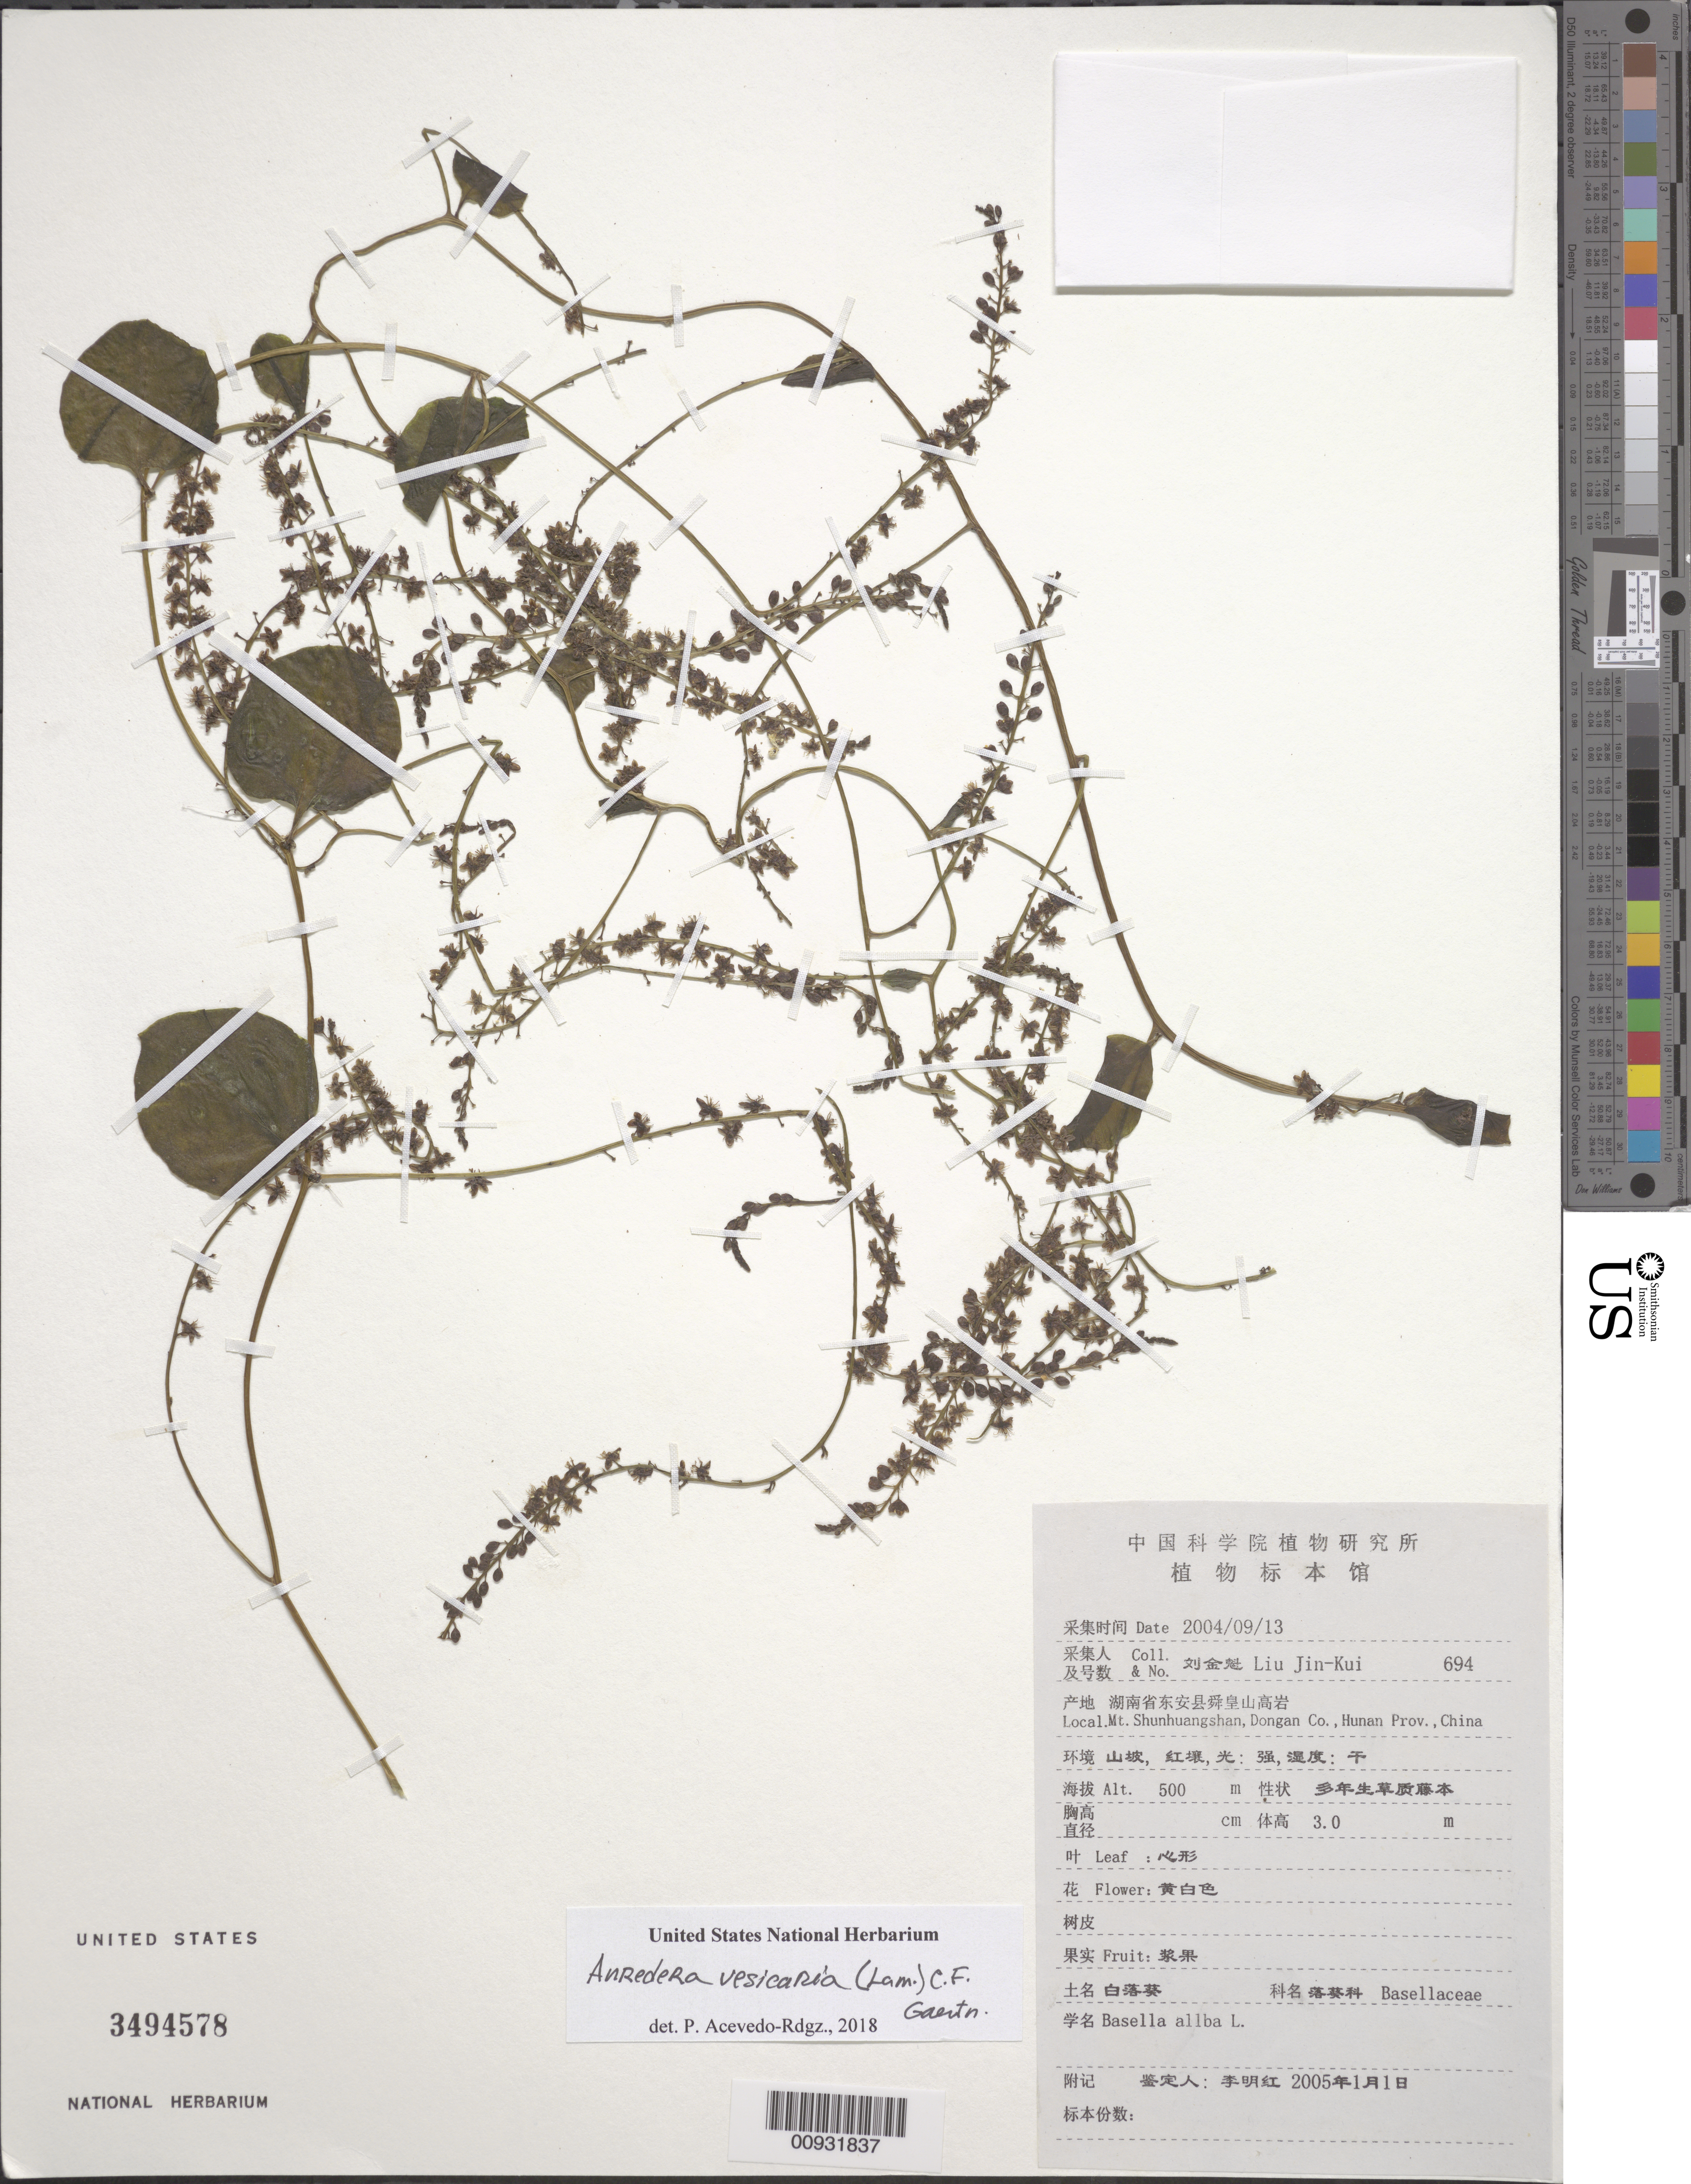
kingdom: Plantae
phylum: Tracheophyta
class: Magnoliopsida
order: Caryophyllales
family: Basellaceae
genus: Anredera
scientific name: Anredera vesicaria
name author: (Lam.) C.F. Gaertn.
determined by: Acevedo-Rodríguez, P., (BOT), Smithsonian Institution - National Museum of Natural History (UNITED STATES)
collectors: L. Jin-Kui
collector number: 694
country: China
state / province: Hunan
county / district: Dongan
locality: Mt. Shunhuangshan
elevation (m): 500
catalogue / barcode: US 3494578